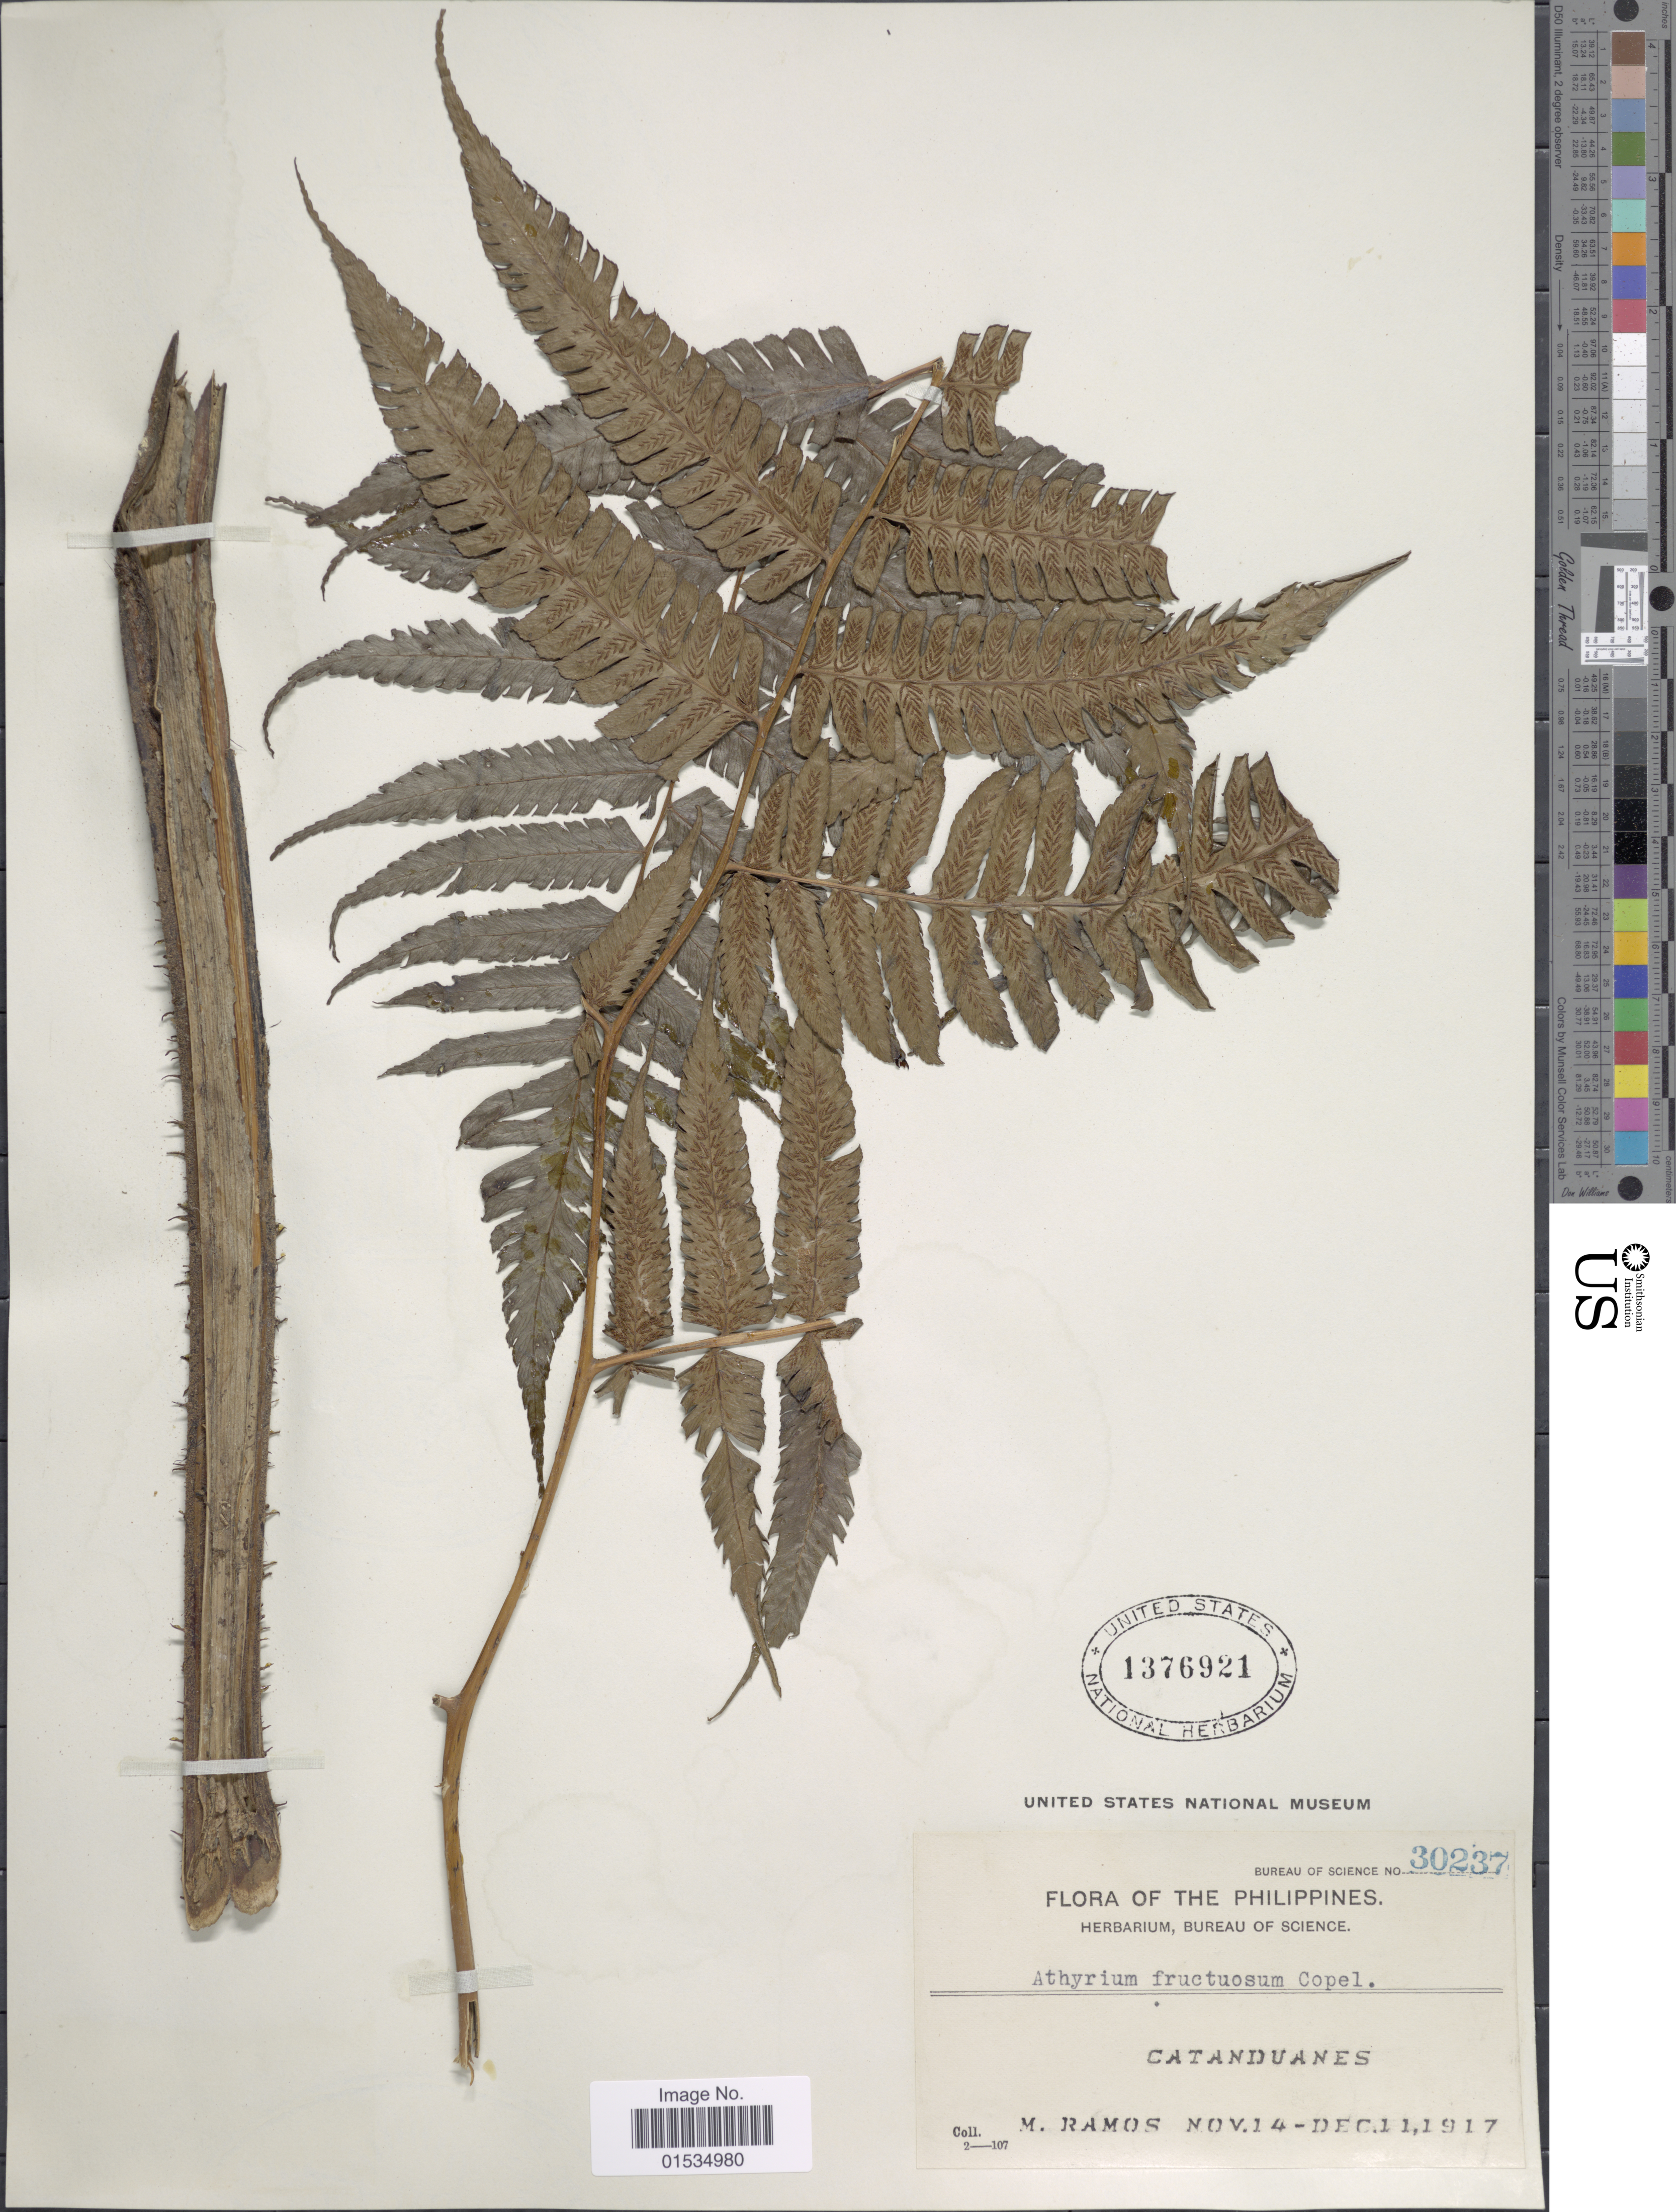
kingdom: Plantae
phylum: Tracheophyta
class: Polypodiopsida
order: Polypodiales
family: Athyriaceae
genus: Diplazium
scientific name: Diplazium fructuosum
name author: Copel.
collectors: M. Ramos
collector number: Bureau of Science 30237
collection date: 1917-11-14/1917-12-11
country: Philippines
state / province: Bicol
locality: Catanduanes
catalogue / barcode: US 1376921